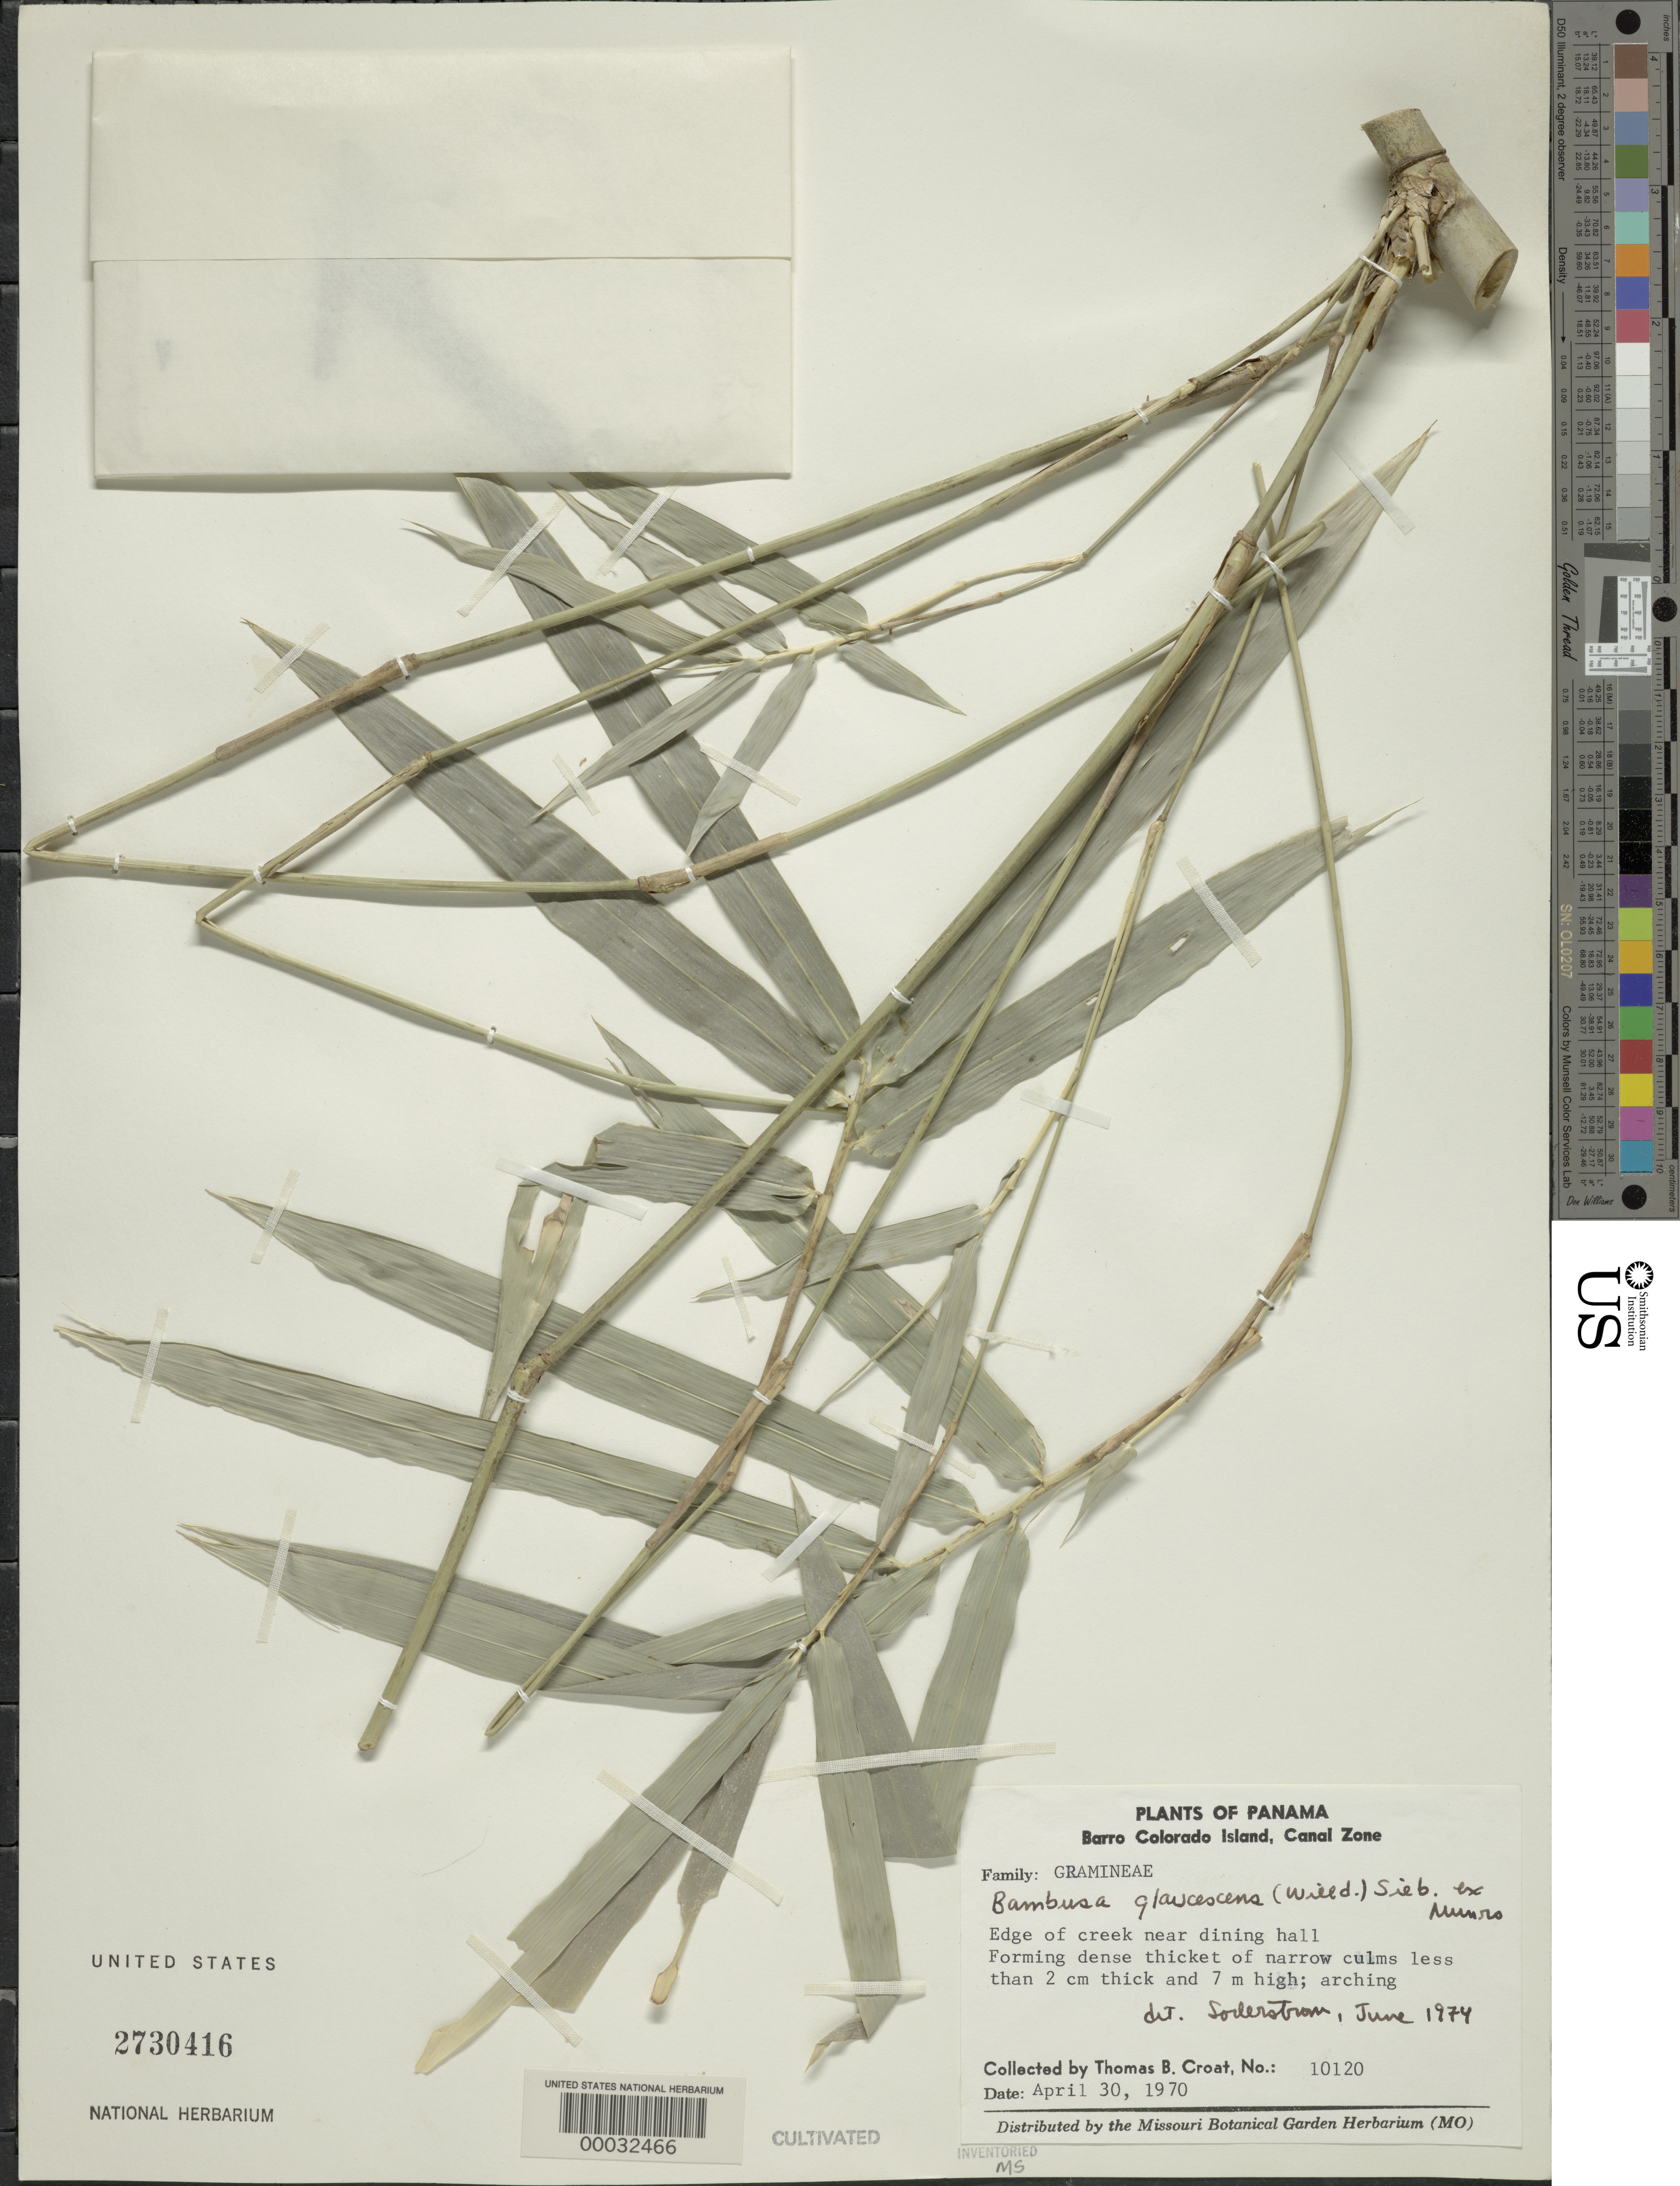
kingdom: Plantae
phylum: Tracheophyta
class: Liliopsida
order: Poales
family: Poaceae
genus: Bambusa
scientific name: Bambusa multiplex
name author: (Lour.) Raeusch. ex Schult. & Schult. f.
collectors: T. B. Croat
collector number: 10120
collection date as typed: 30 Apr 1970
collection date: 1970-04-30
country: Panama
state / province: Panamá Oeste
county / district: Canal Zone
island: Barro Colorado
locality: Barro Colorado I.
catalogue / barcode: US 2730416